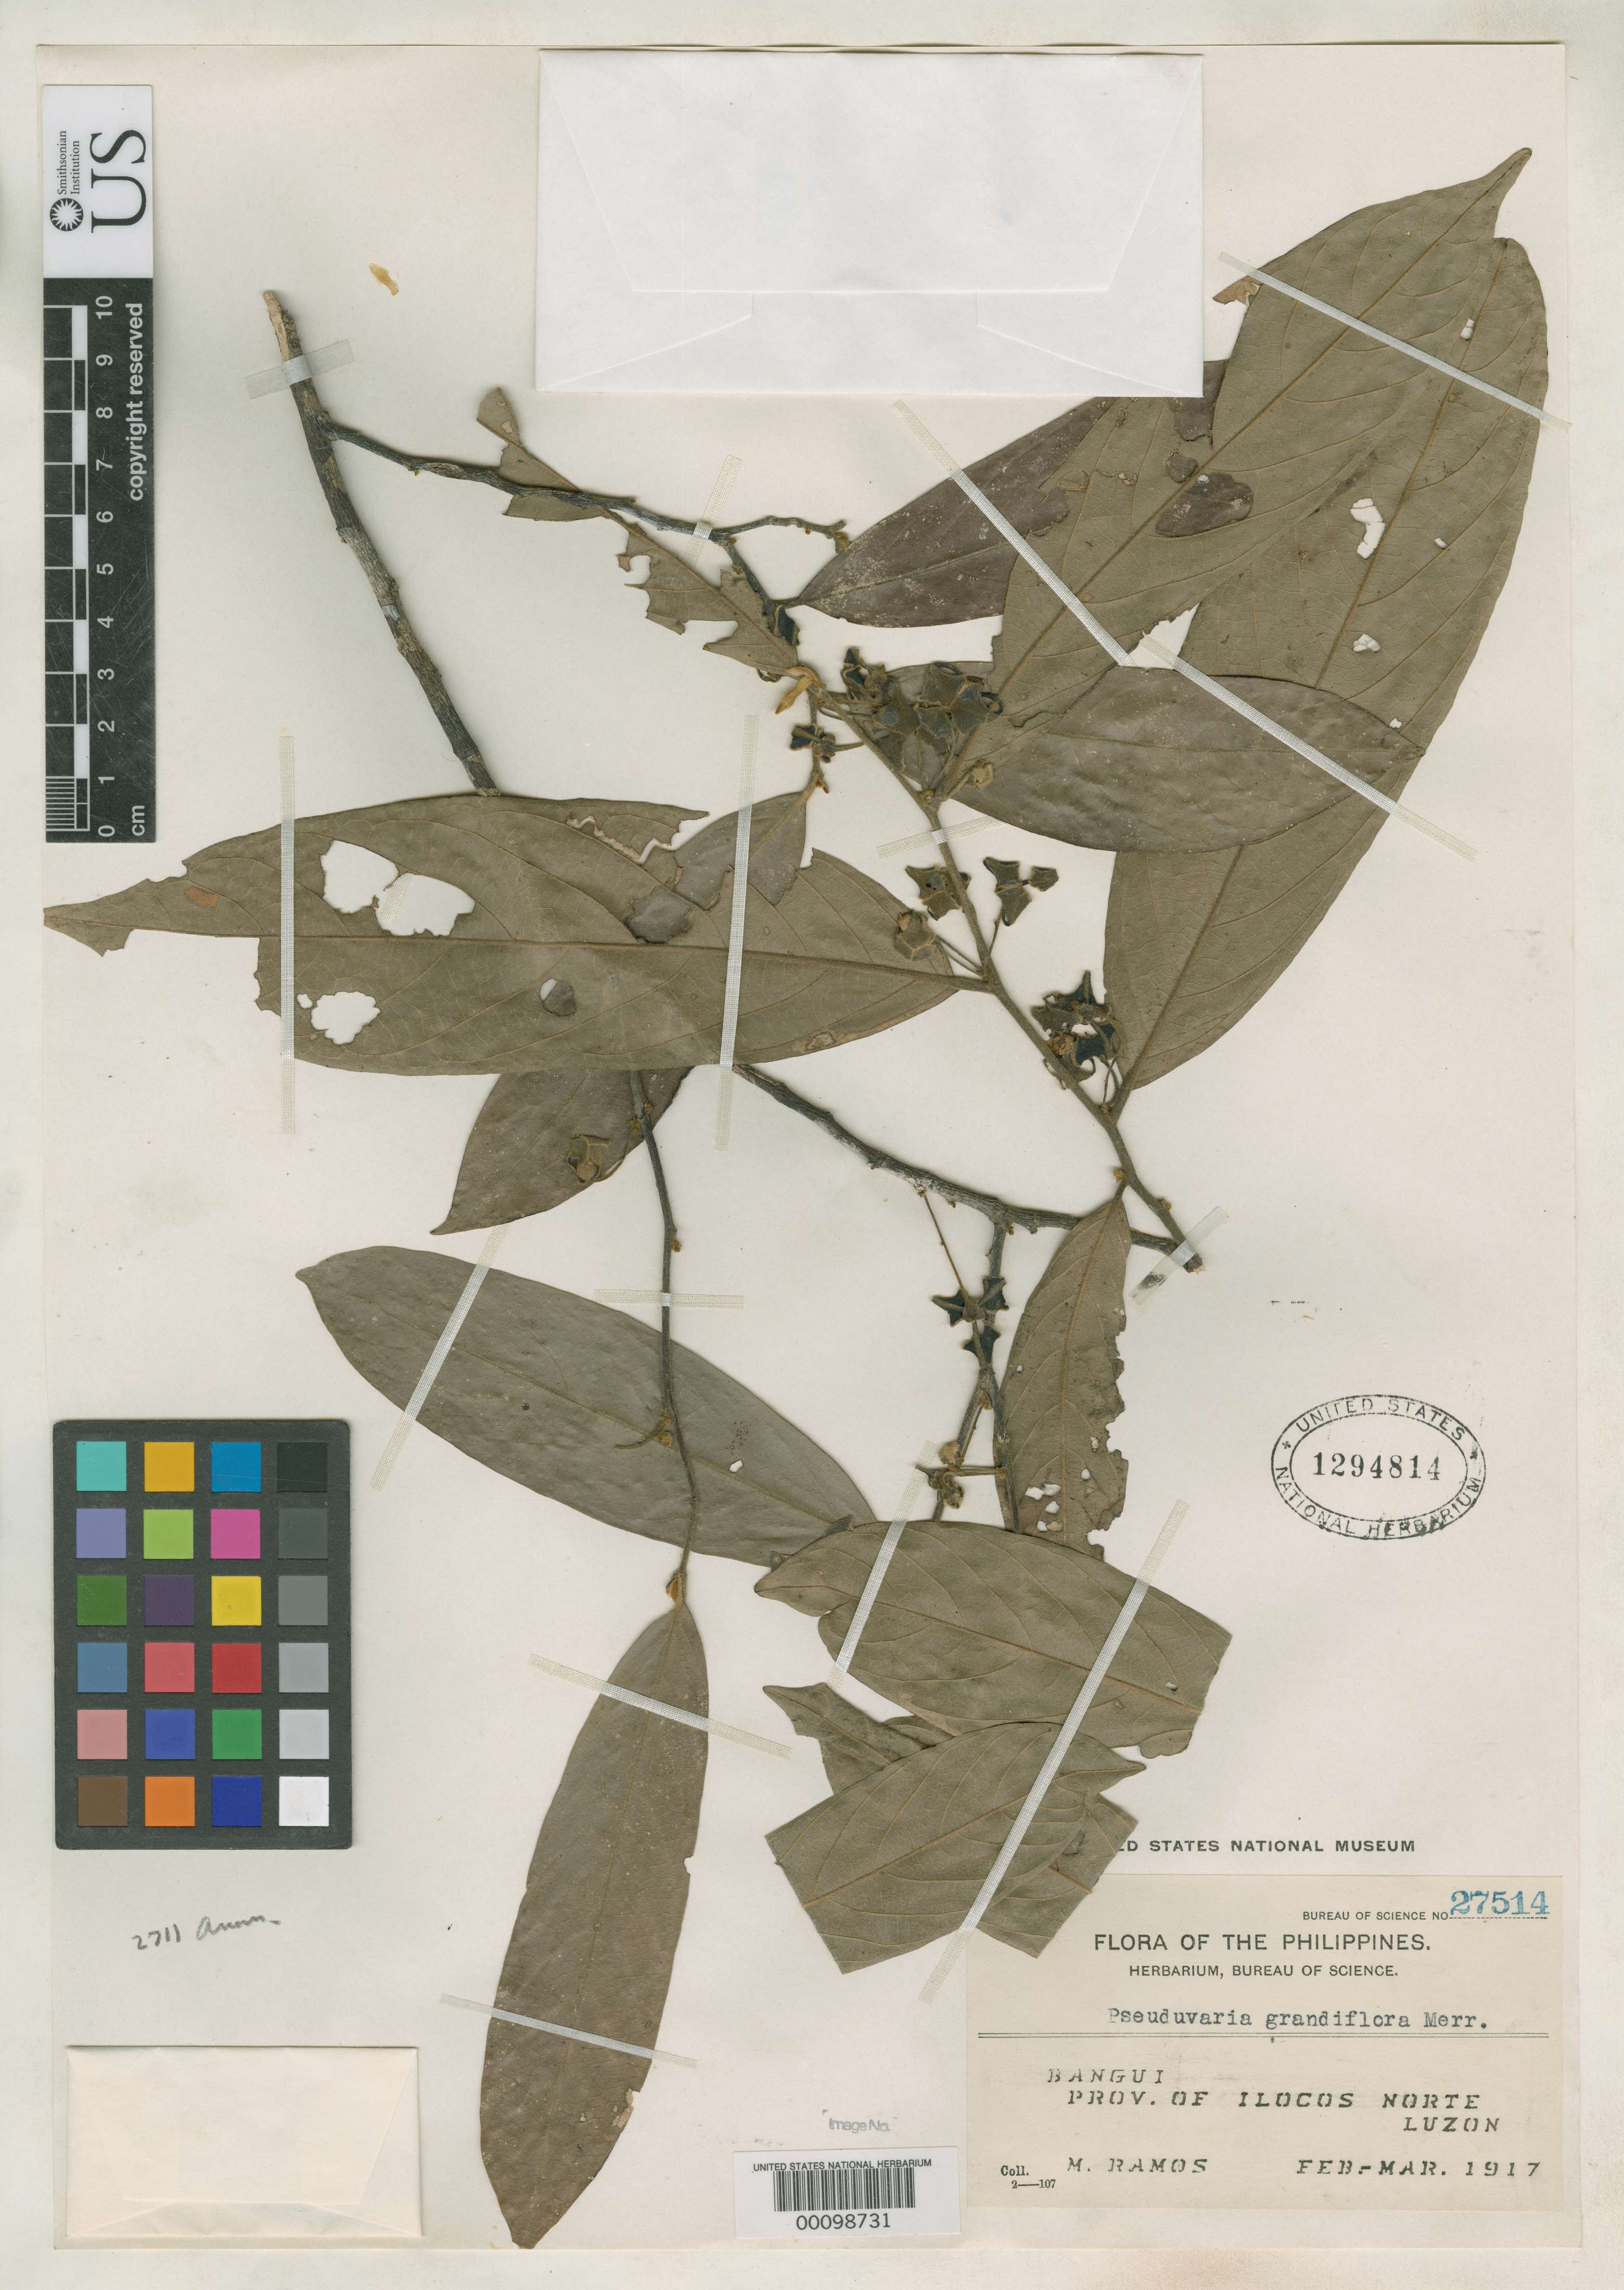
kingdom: Plantae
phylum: Tracheophyta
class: Magnoliopsida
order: Magnoliales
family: Annonaceae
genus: Pseuduvaria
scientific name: Pseuduvaria grandiflora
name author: Merr.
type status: Isotype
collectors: M. Ramos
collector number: Bur. Sci. 27514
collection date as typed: Feb 1917 to -- Mar 1917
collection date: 1917-02/1917-03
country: Philippines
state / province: Ilocos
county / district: Ilocos Norte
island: Luzon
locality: Bangui.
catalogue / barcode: US 1294814